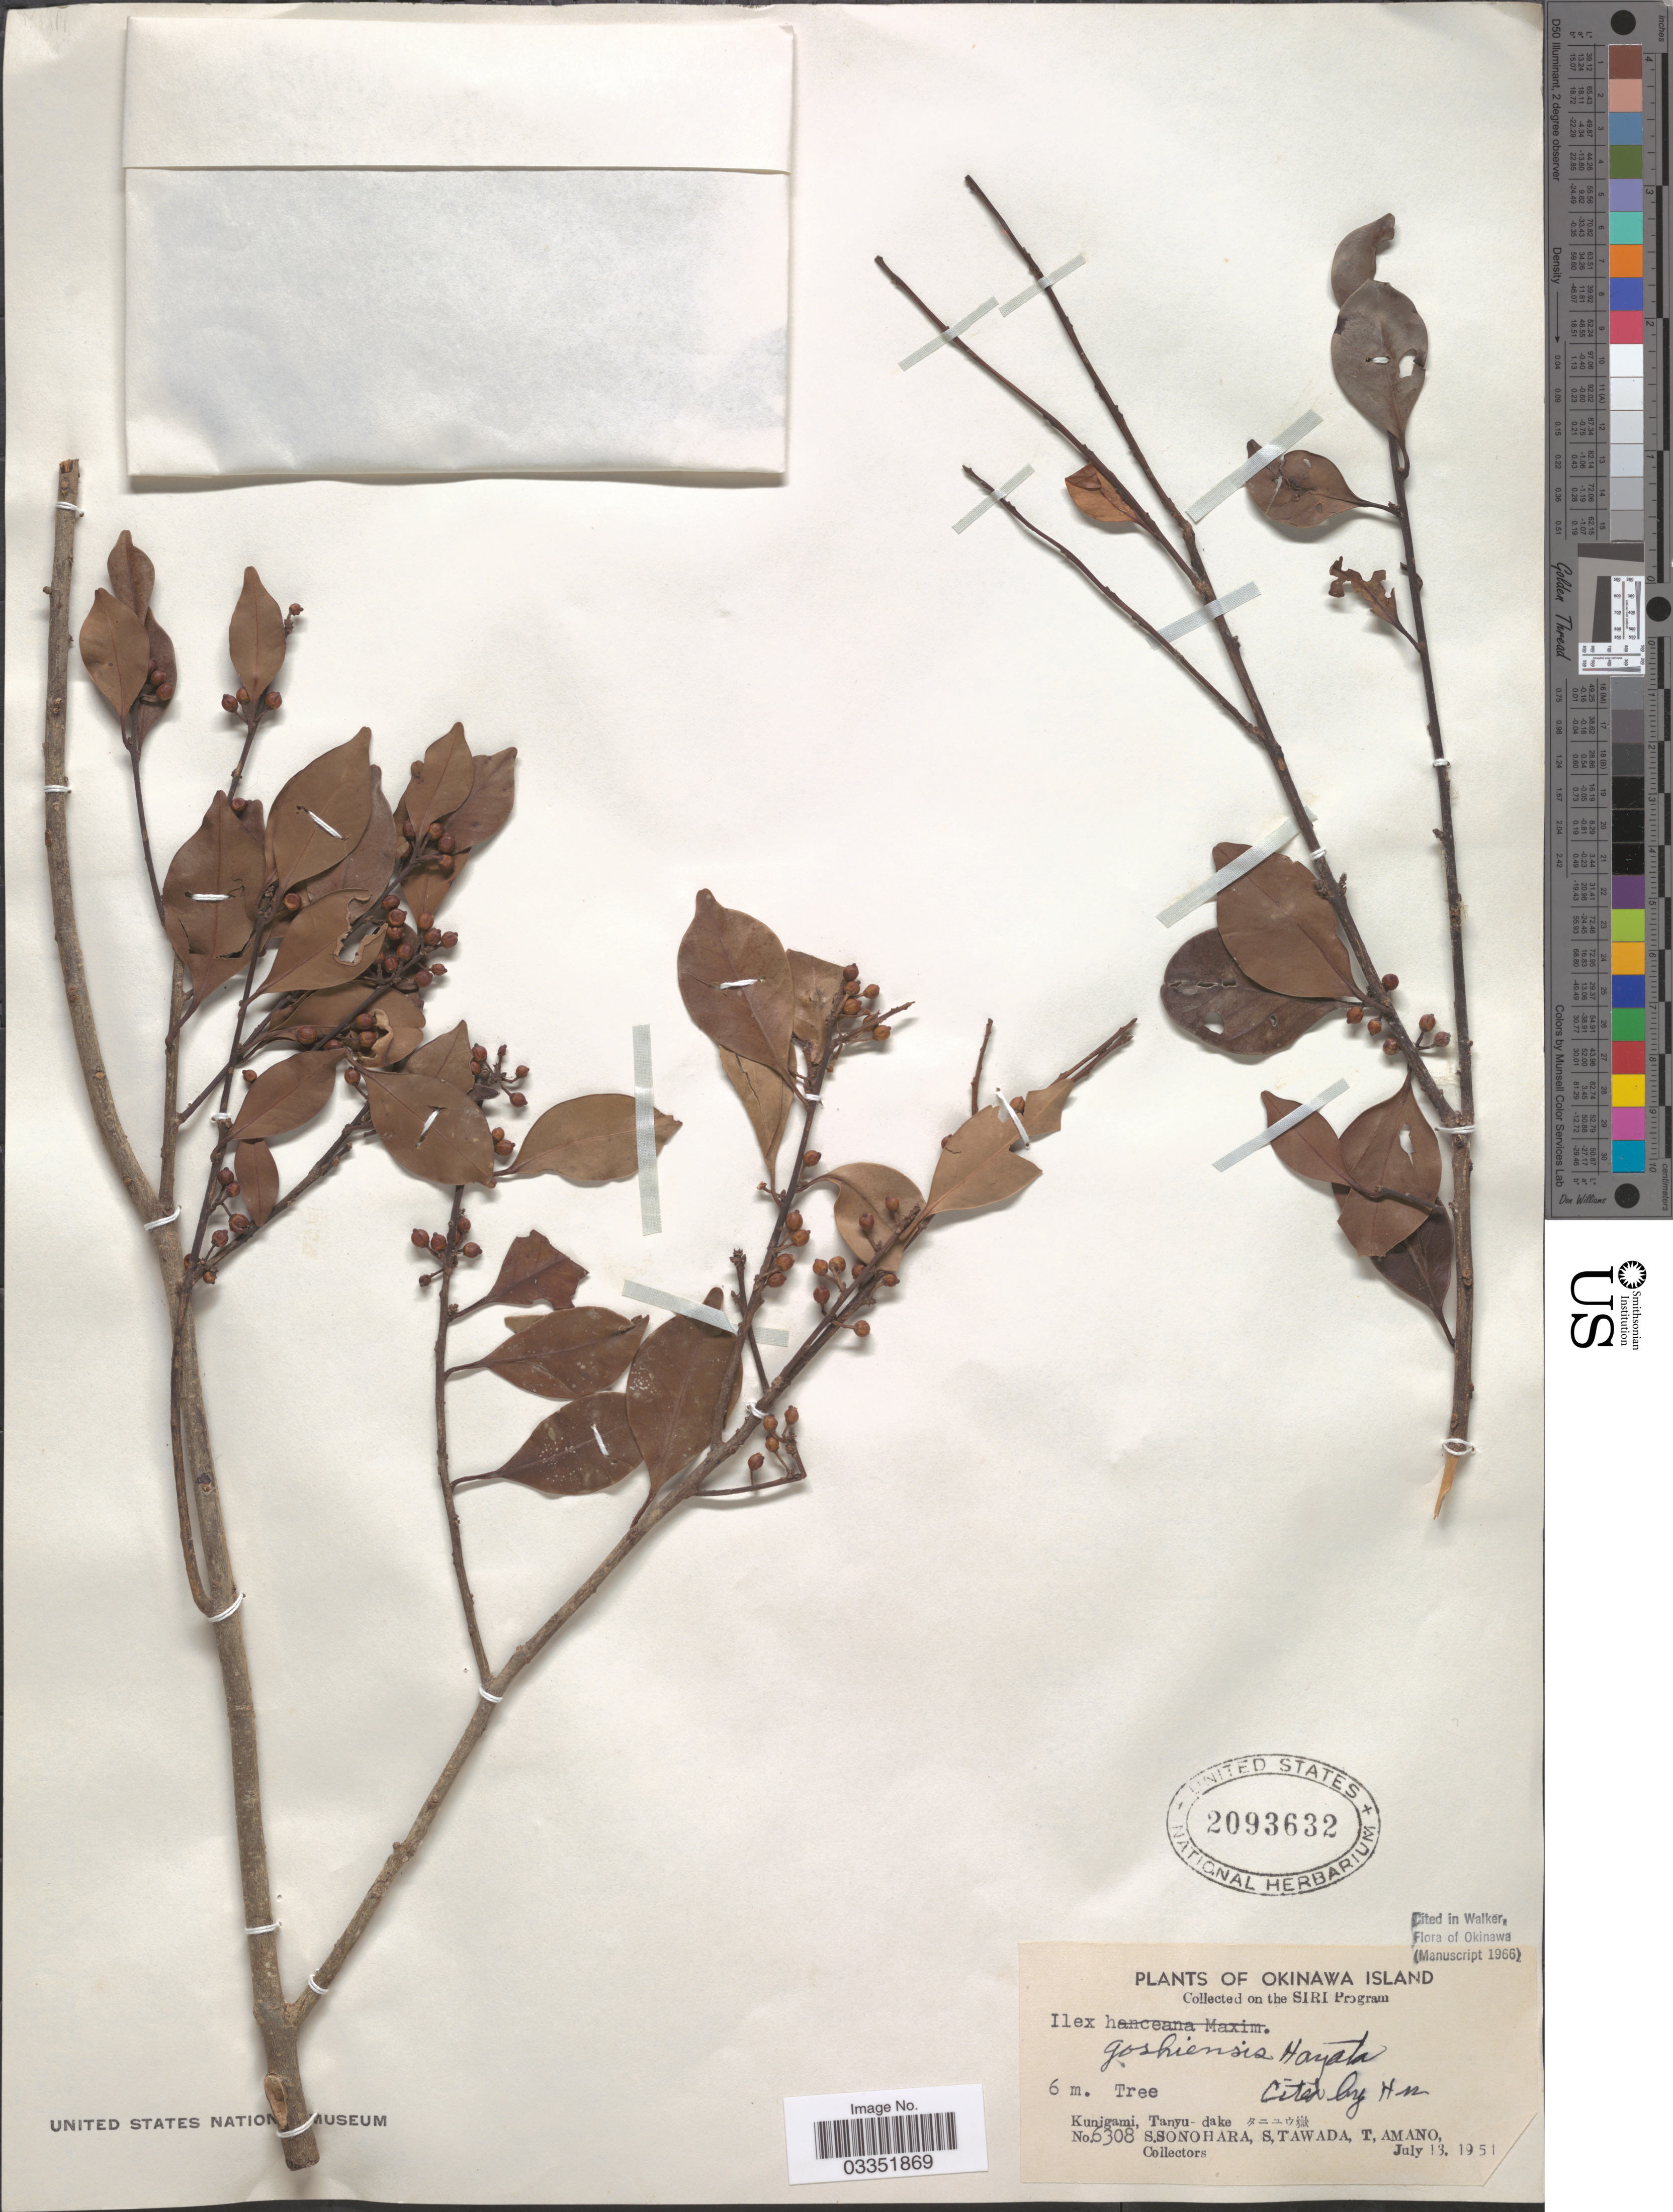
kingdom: Plantae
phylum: Tracheophyta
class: Magnoliopsida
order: Aquifoliales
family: Aquifoliaceae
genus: Ilex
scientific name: Ilex goshiensis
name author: Hayata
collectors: S. Sonohara, S. Tawada & T. Amano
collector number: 6308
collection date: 1951-07-13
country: Japan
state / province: Okinawa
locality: Okinawa Island. Kunigami, Tanyu-dake.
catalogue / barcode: US 2093632